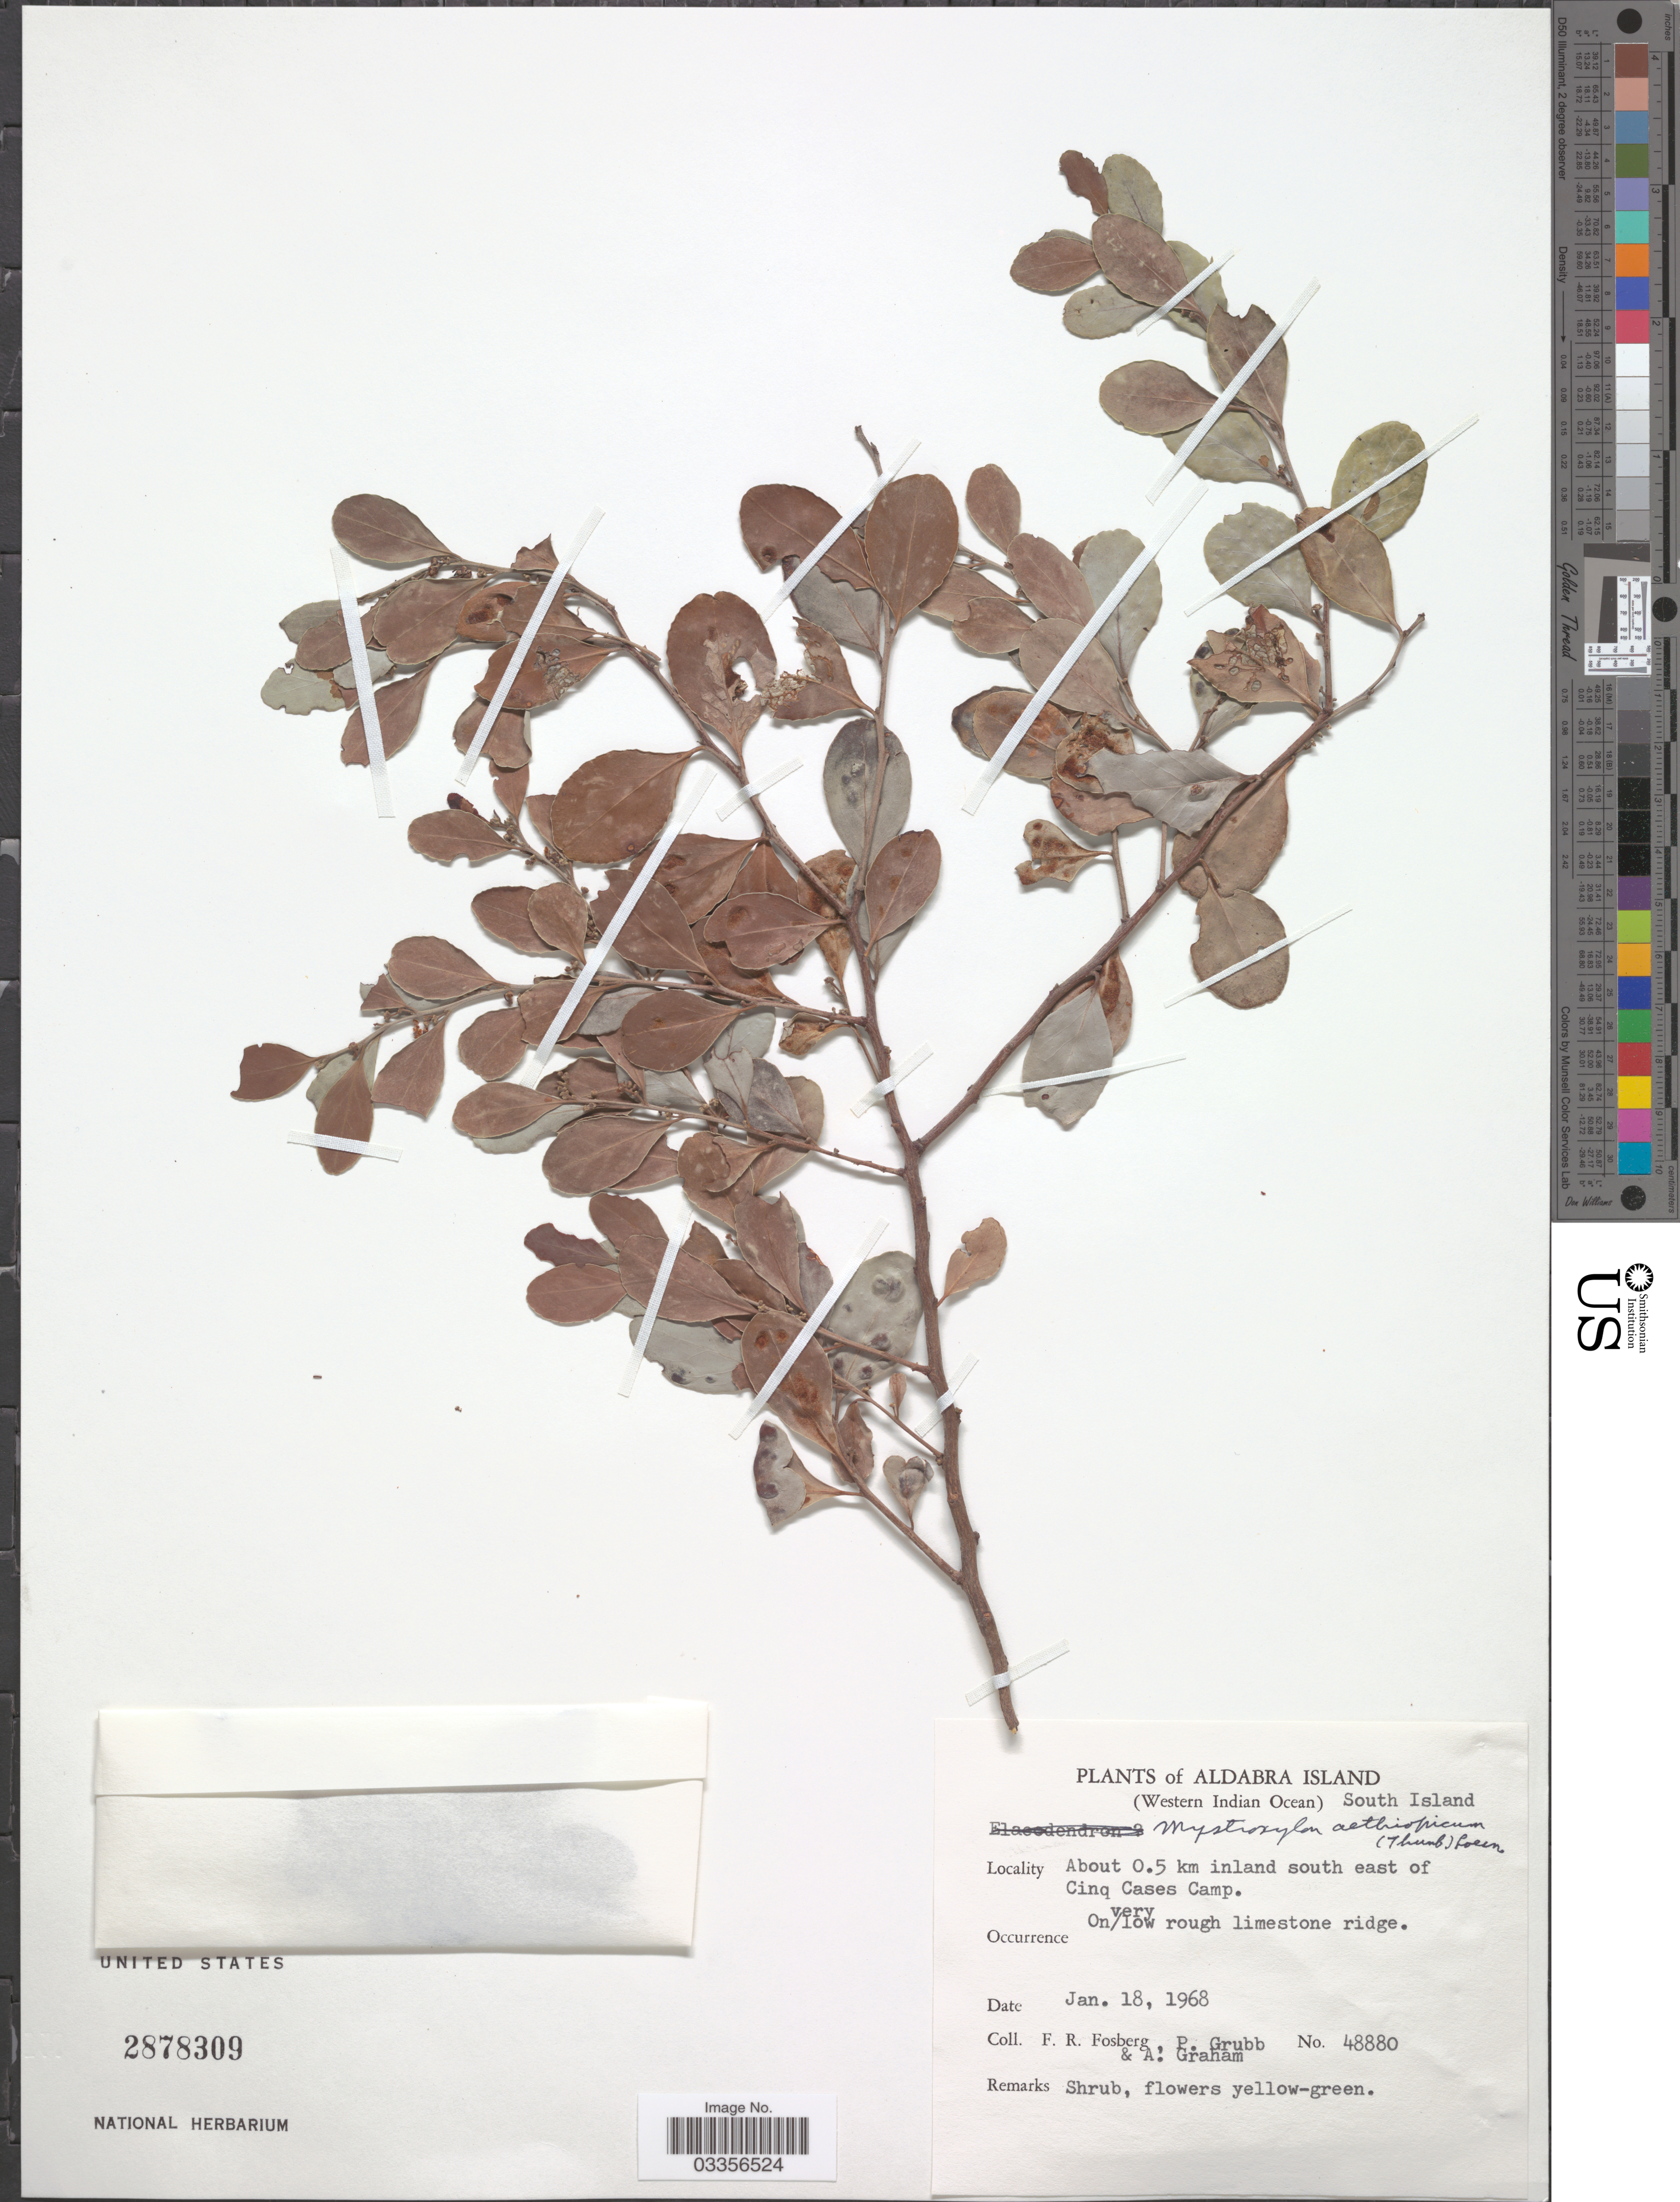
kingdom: Plantae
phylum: Tracheophyta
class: Magnoliopsida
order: Celastrales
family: Celastraceae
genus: Mystroxylon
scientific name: Mystroxylon aethiopicum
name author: (Thunb.) Loes.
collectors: F. R. Fosberg, P. J. Grubb & A. Graham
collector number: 48880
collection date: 1968-01-18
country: Seychelles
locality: Aldabra Island (Western Indian Ocean), South Island, About 0.5 km inland south east of Cinq Cases Camp.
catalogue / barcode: US 2878309